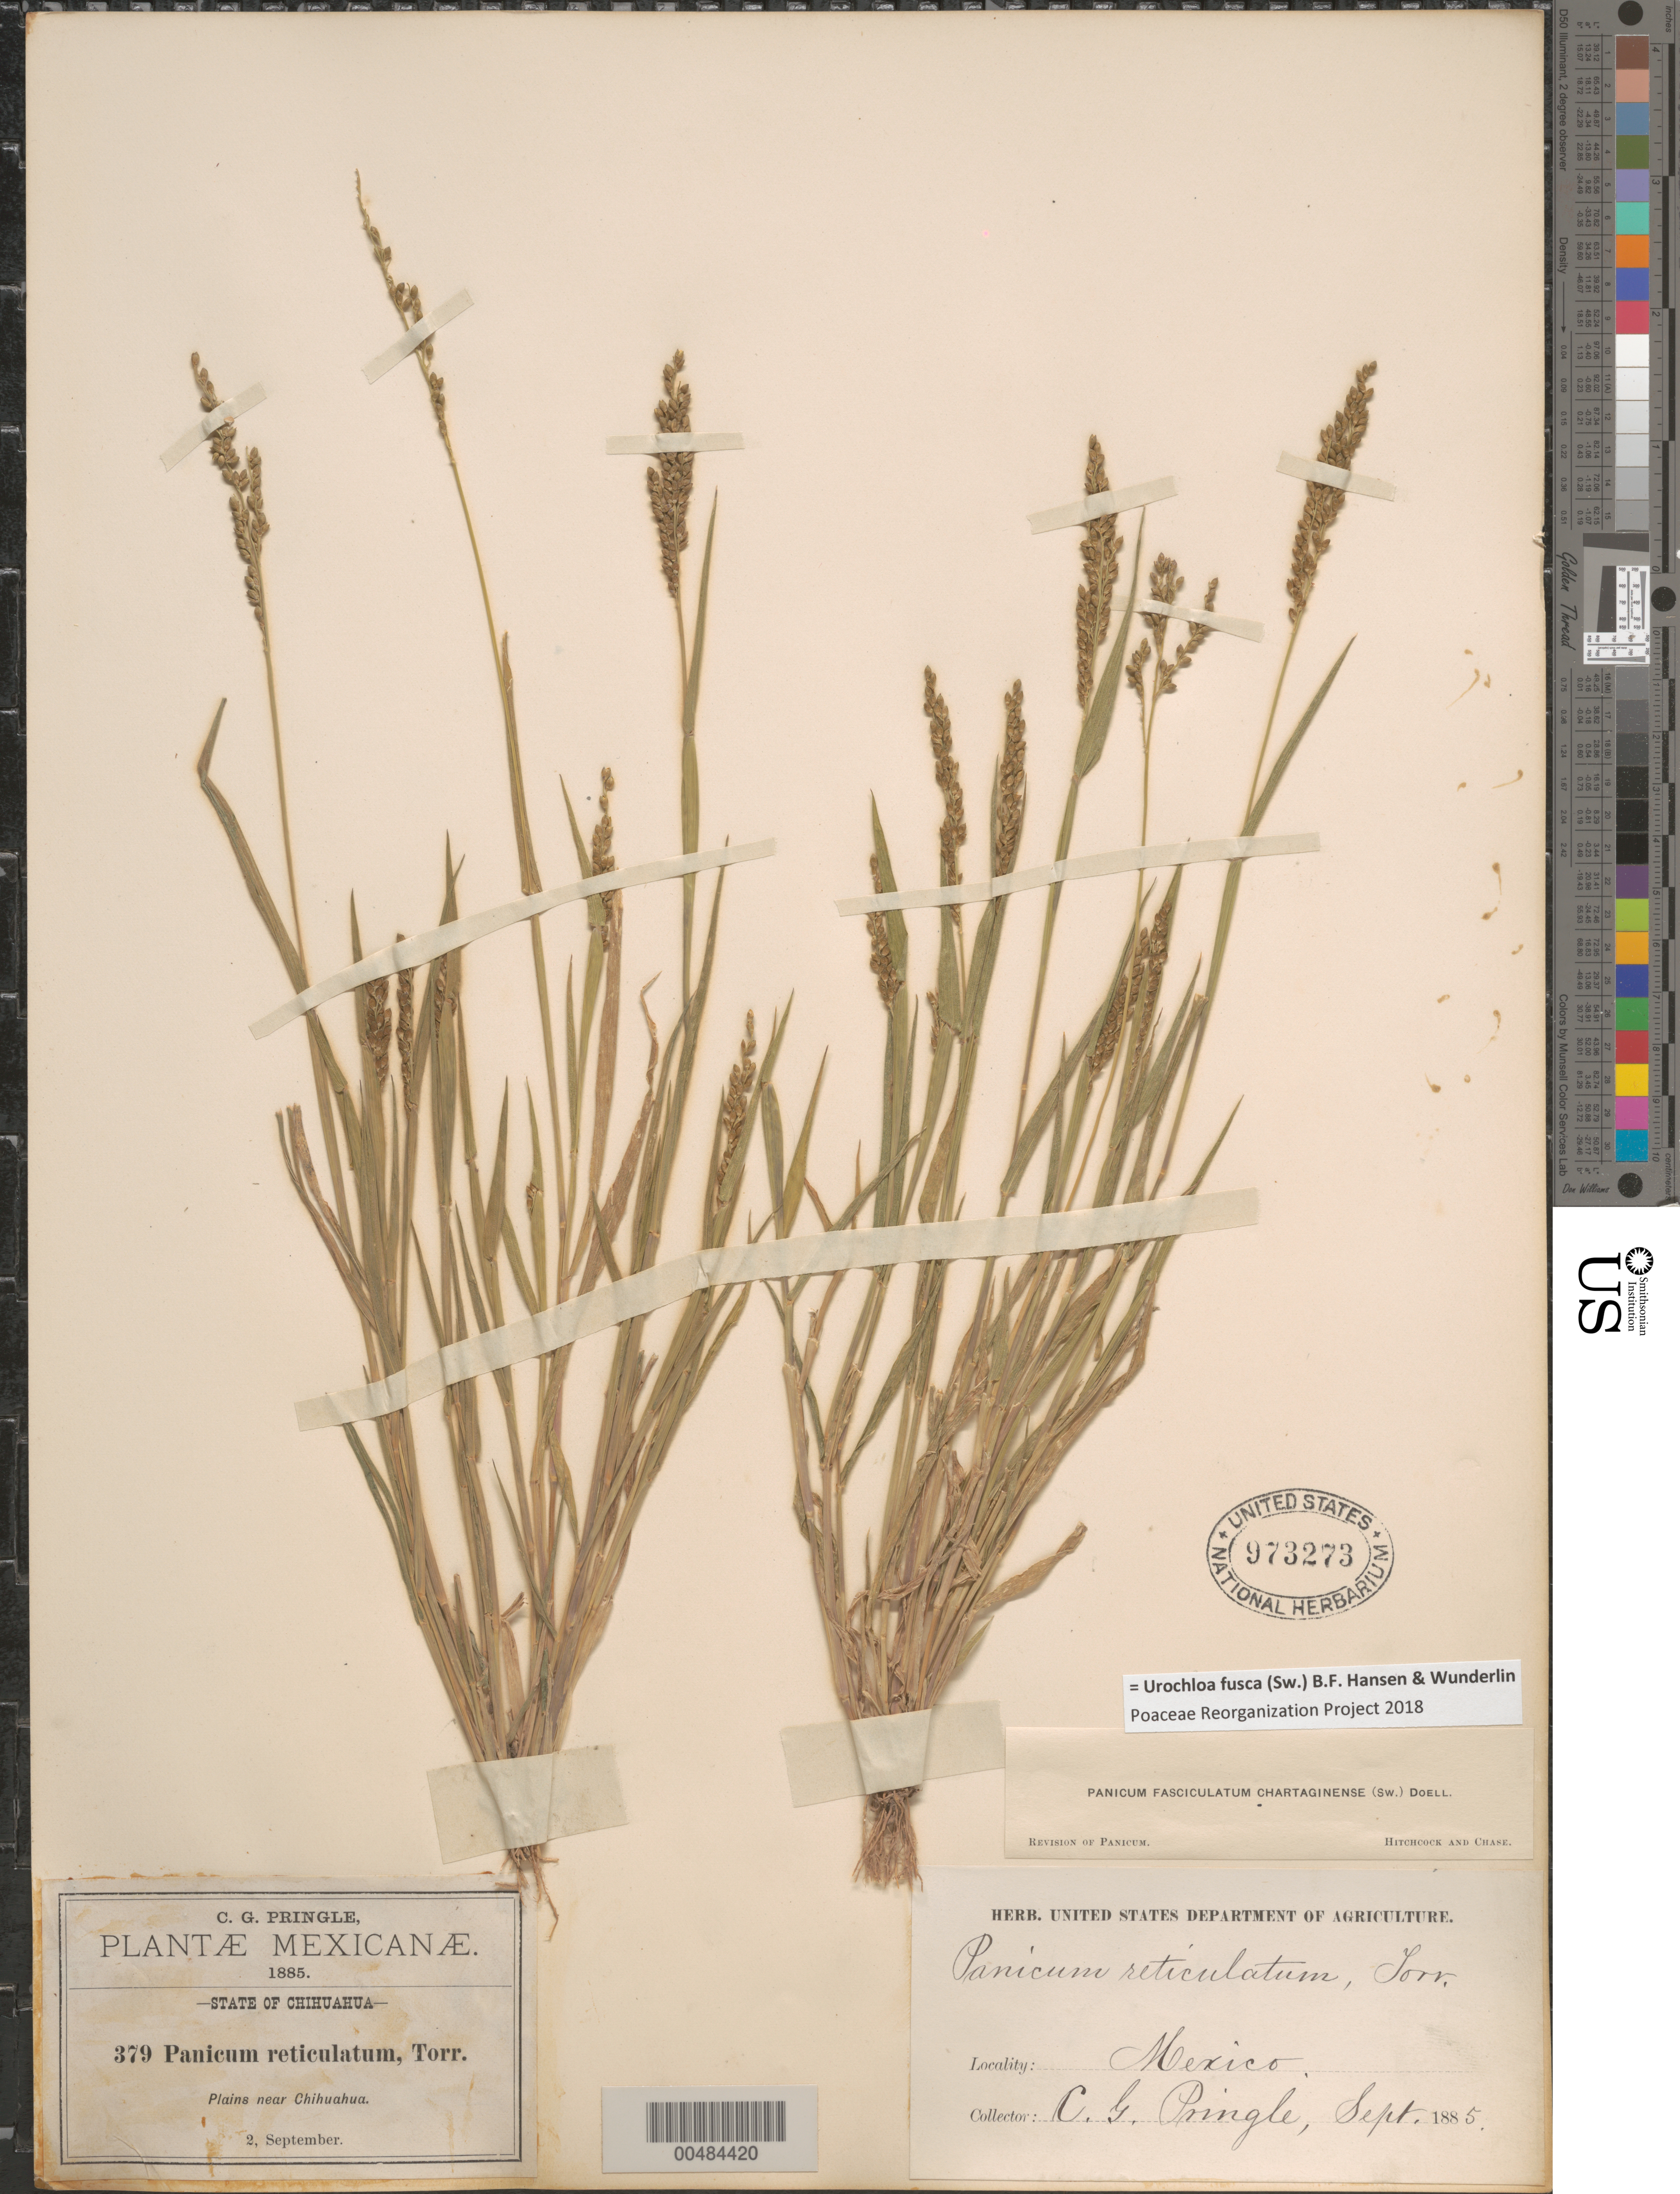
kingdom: Plantae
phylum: Tracheophyta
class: Liliopsida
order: Poales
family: Poaceae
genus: Brachiaria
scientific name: Brachiaria fasciculata var. reticulata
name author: (Torr.) Beetle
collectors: C. G. Pringle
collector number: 379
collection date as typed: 2 Sep 1885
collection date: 1885-09-02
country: Mexico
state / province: Chihuahua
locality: Plains near Chihuahua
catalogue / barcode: US 973273